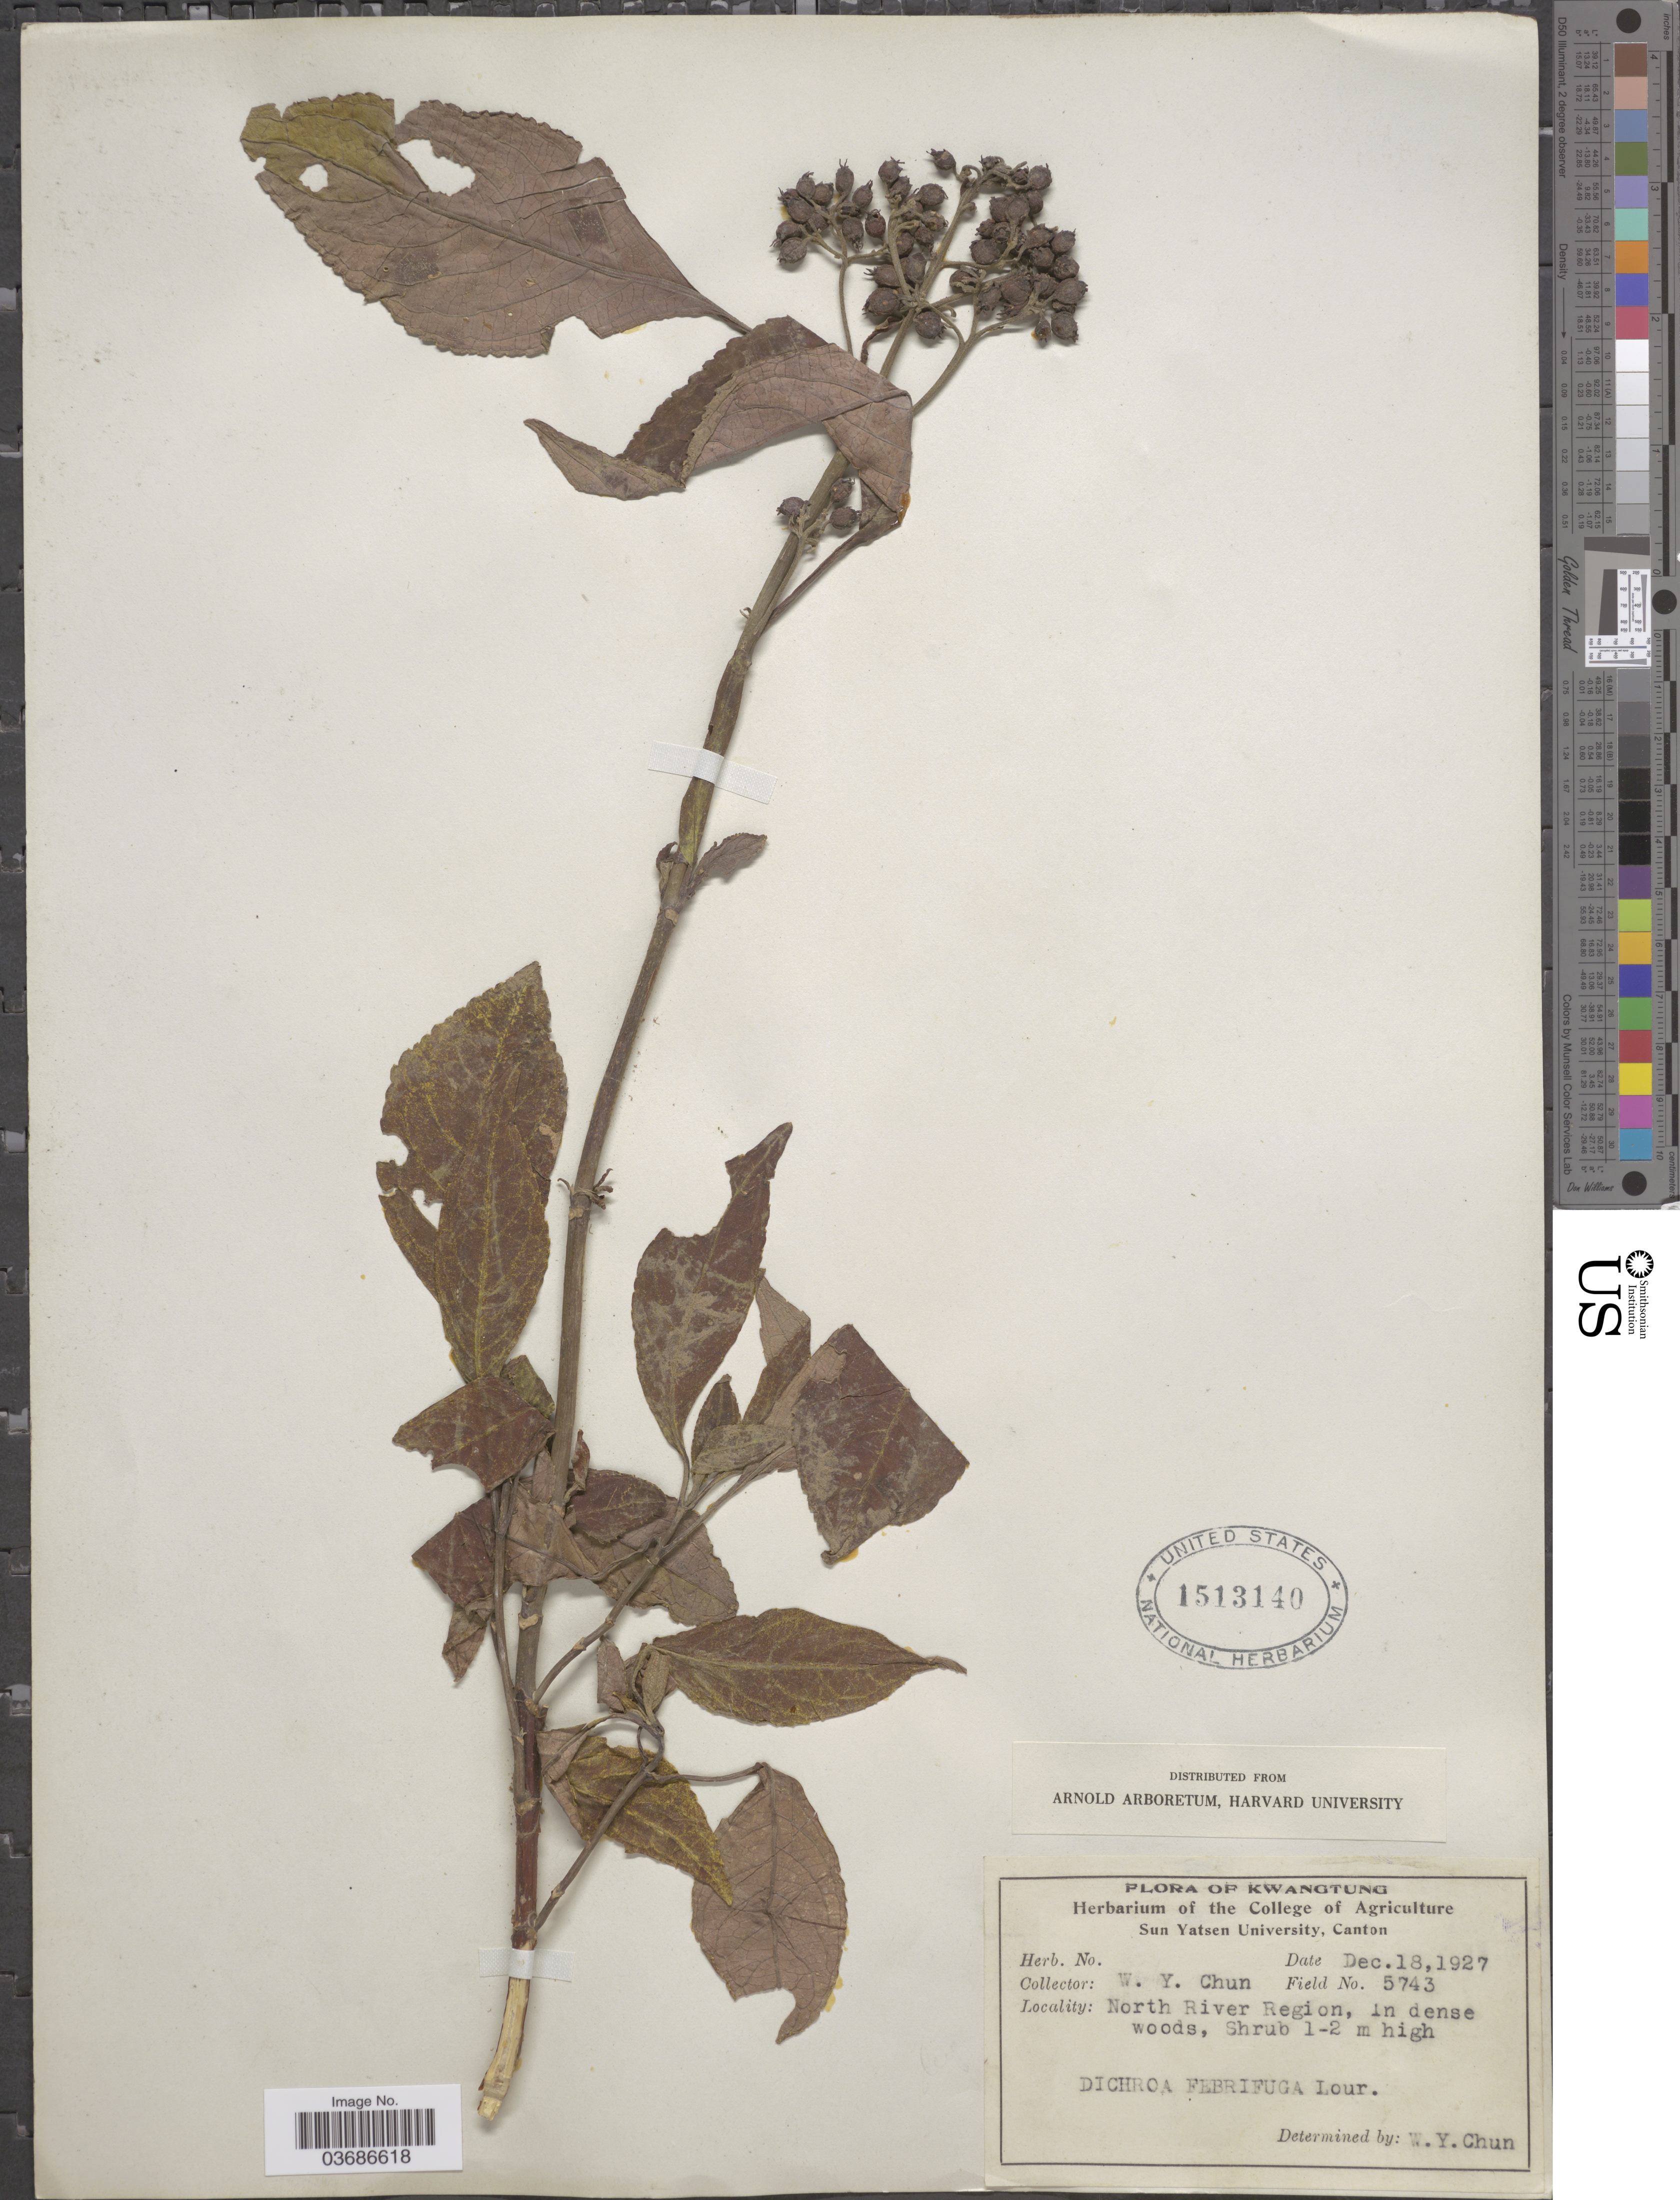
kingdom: Plantae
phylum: Tracheophyta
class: Magnoliopsida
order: Cornales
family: Hydrangeaceae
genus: Hydrangea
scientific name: Hydrangea febrifuga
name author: (Lour.) Y. De Smet & C. Granados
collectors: W. Y. Chun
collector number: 5743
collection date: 1927-12-18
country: China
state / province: Guangdong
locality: Kwangtung. North River Region, in dense woods.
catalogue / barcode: US 1513140